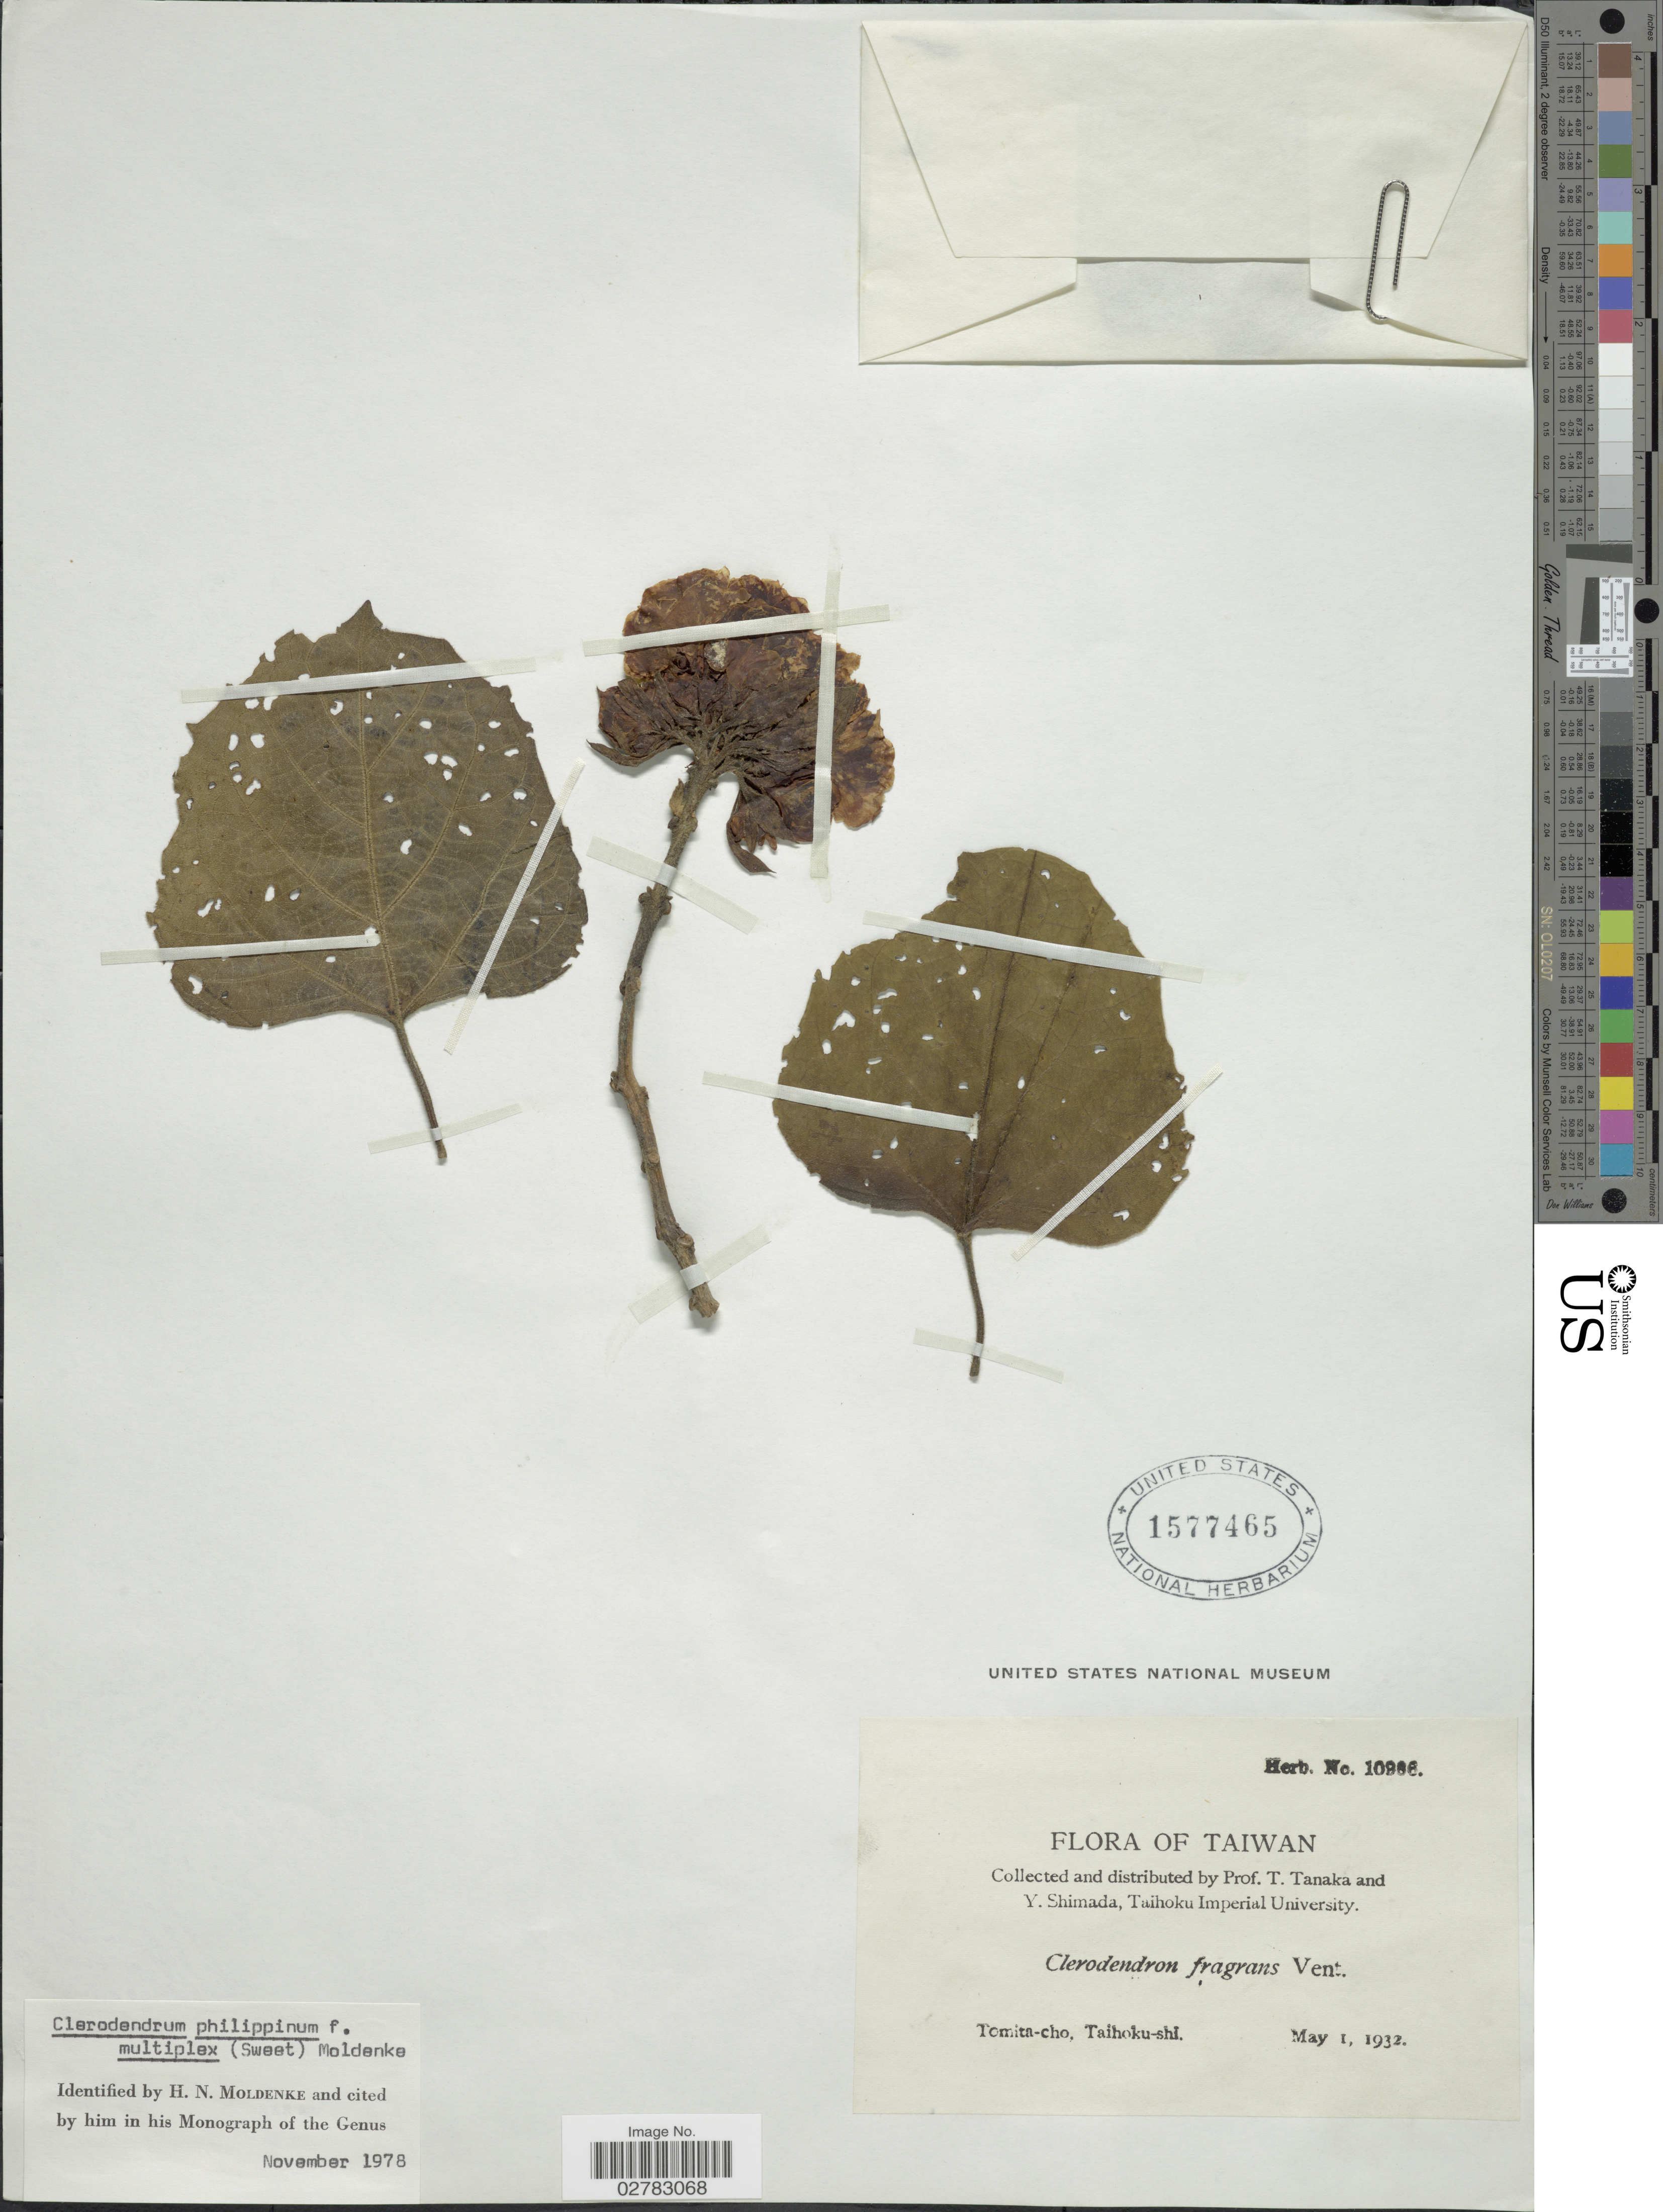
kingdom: Plantae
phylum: Tracheophyta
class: Magnoliopsida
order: Lamiales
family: Lamiaceae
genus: Clerodendrum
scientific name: Clerodendrum philippinum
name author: Schauer in DC.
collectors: T. Tanaka & Y. Shimada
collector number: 10986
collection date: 1932-05-01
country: Taiwan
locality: Tomita-cho, Taihoku-shi.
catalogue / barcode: US 1577465